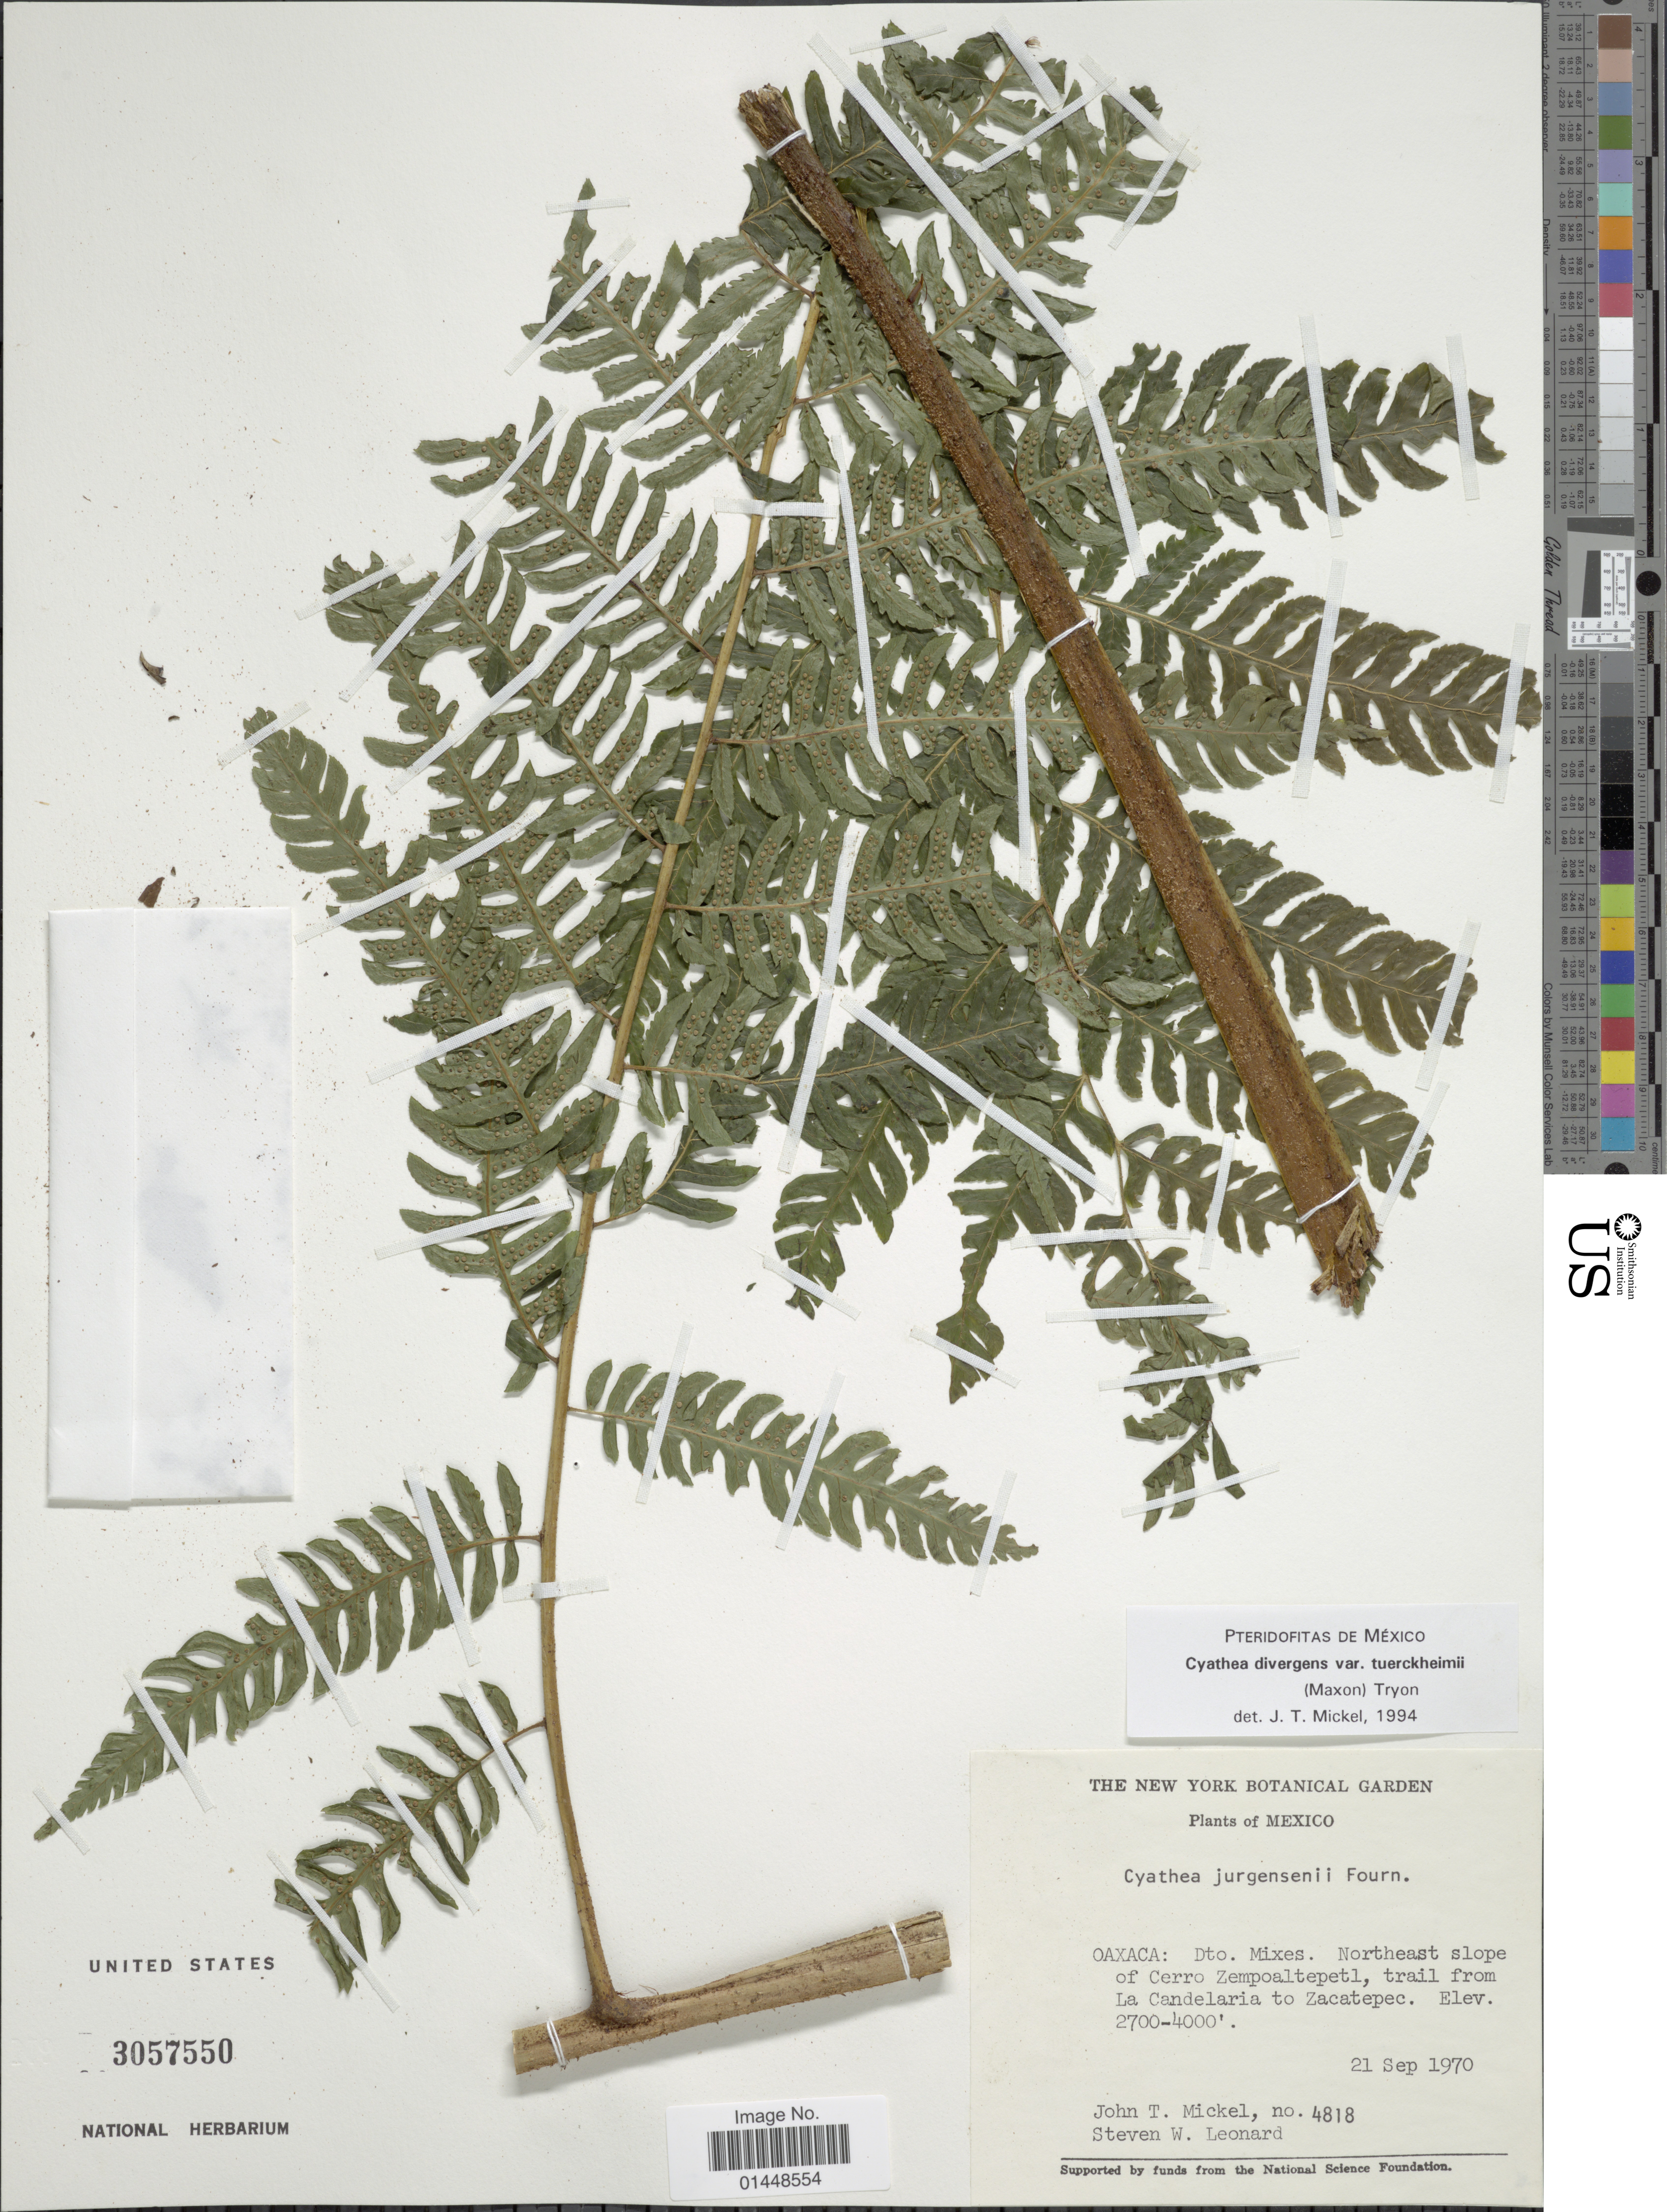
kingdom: Plantae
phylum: Tracheophyta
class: Polypodiopsida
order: Cyatheales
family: Cyatheaceae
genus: Cyathea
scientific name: Cyathea divergens var. tuerckheimii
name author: (Maxon) R.M. Tryon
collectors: J. T. Mickel & S. W. Leonard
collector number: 4818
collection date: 1970-09-21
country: Mexico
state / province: Oaxaca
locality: Oaxaca: Dto. Mixes. Northeast slope of Cerro Zempoaltepetl, trail from La Candelaria to Zacatepec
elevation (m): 823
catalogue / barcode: US 3057550